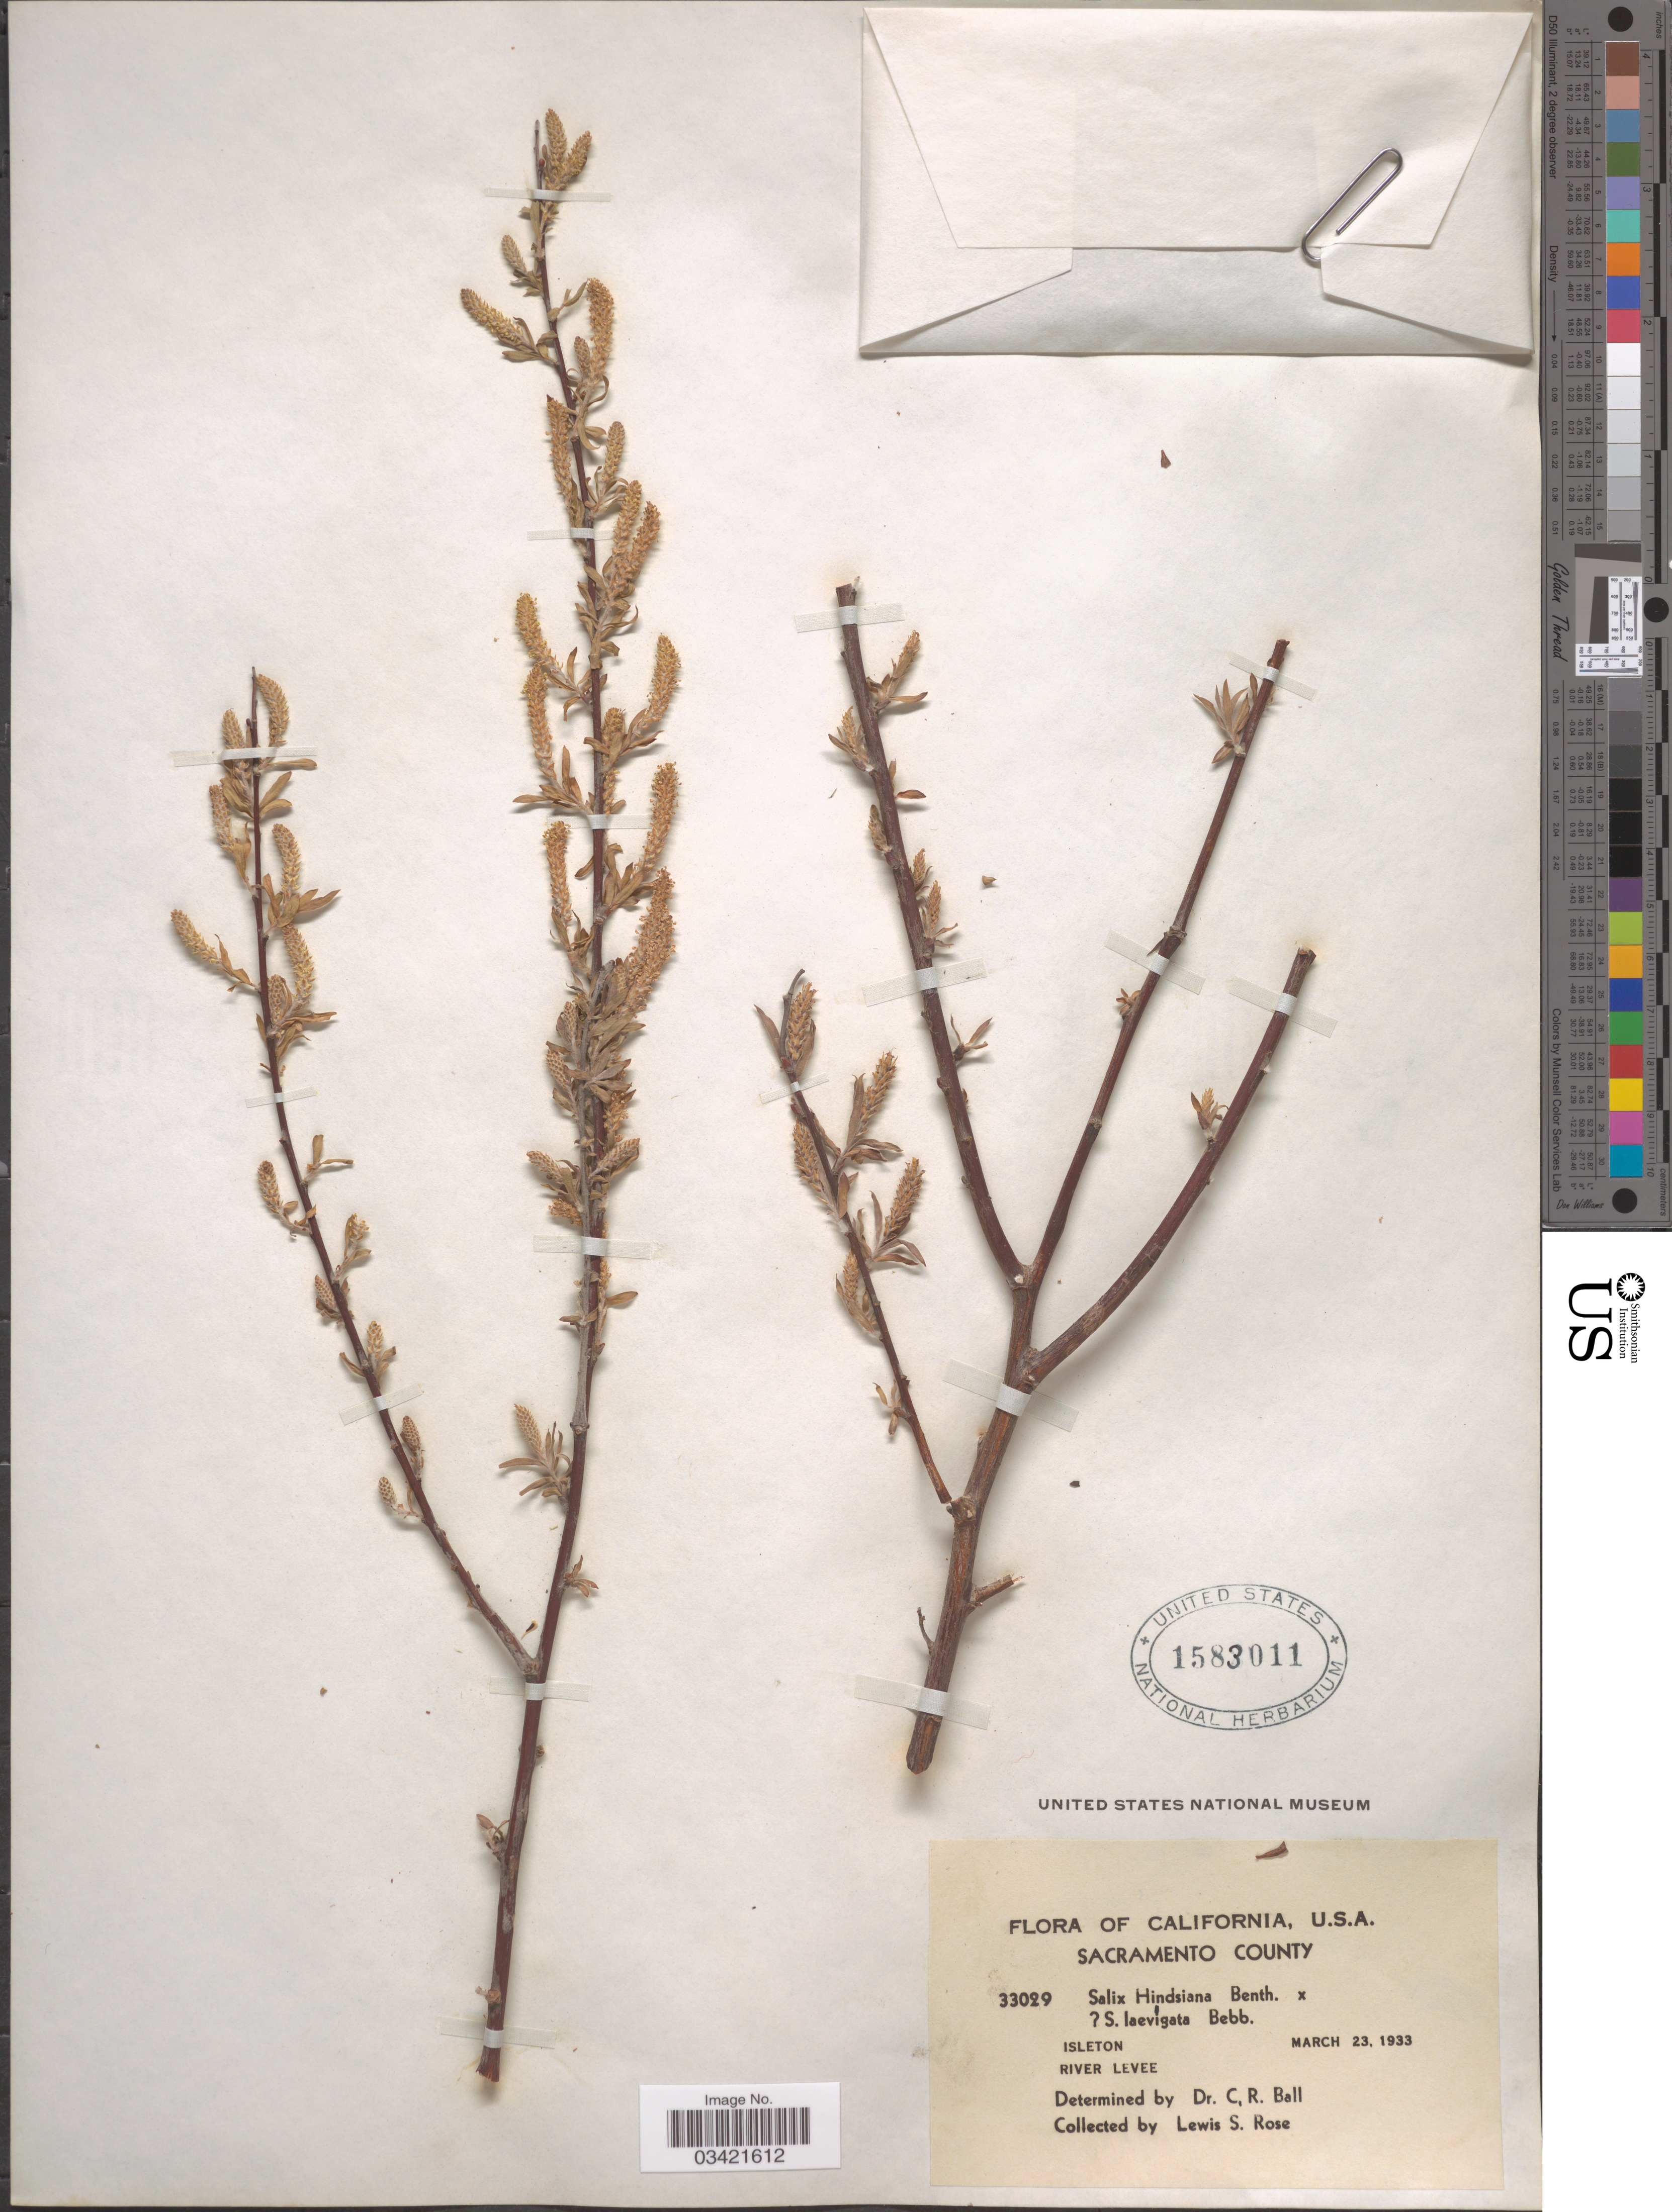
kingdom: Plantae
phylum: Tracheophyta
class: Magnoliopsida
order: Malpighiales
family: Salicaceae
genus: Salix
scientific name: Salix hindsiana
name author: Benth.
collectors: L. S. Rose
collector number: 33029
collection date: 1933-03-23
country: United States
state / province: California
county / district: Sacramento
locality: Sacramento County. Isleton. River Levee.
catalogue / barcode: US 1583011